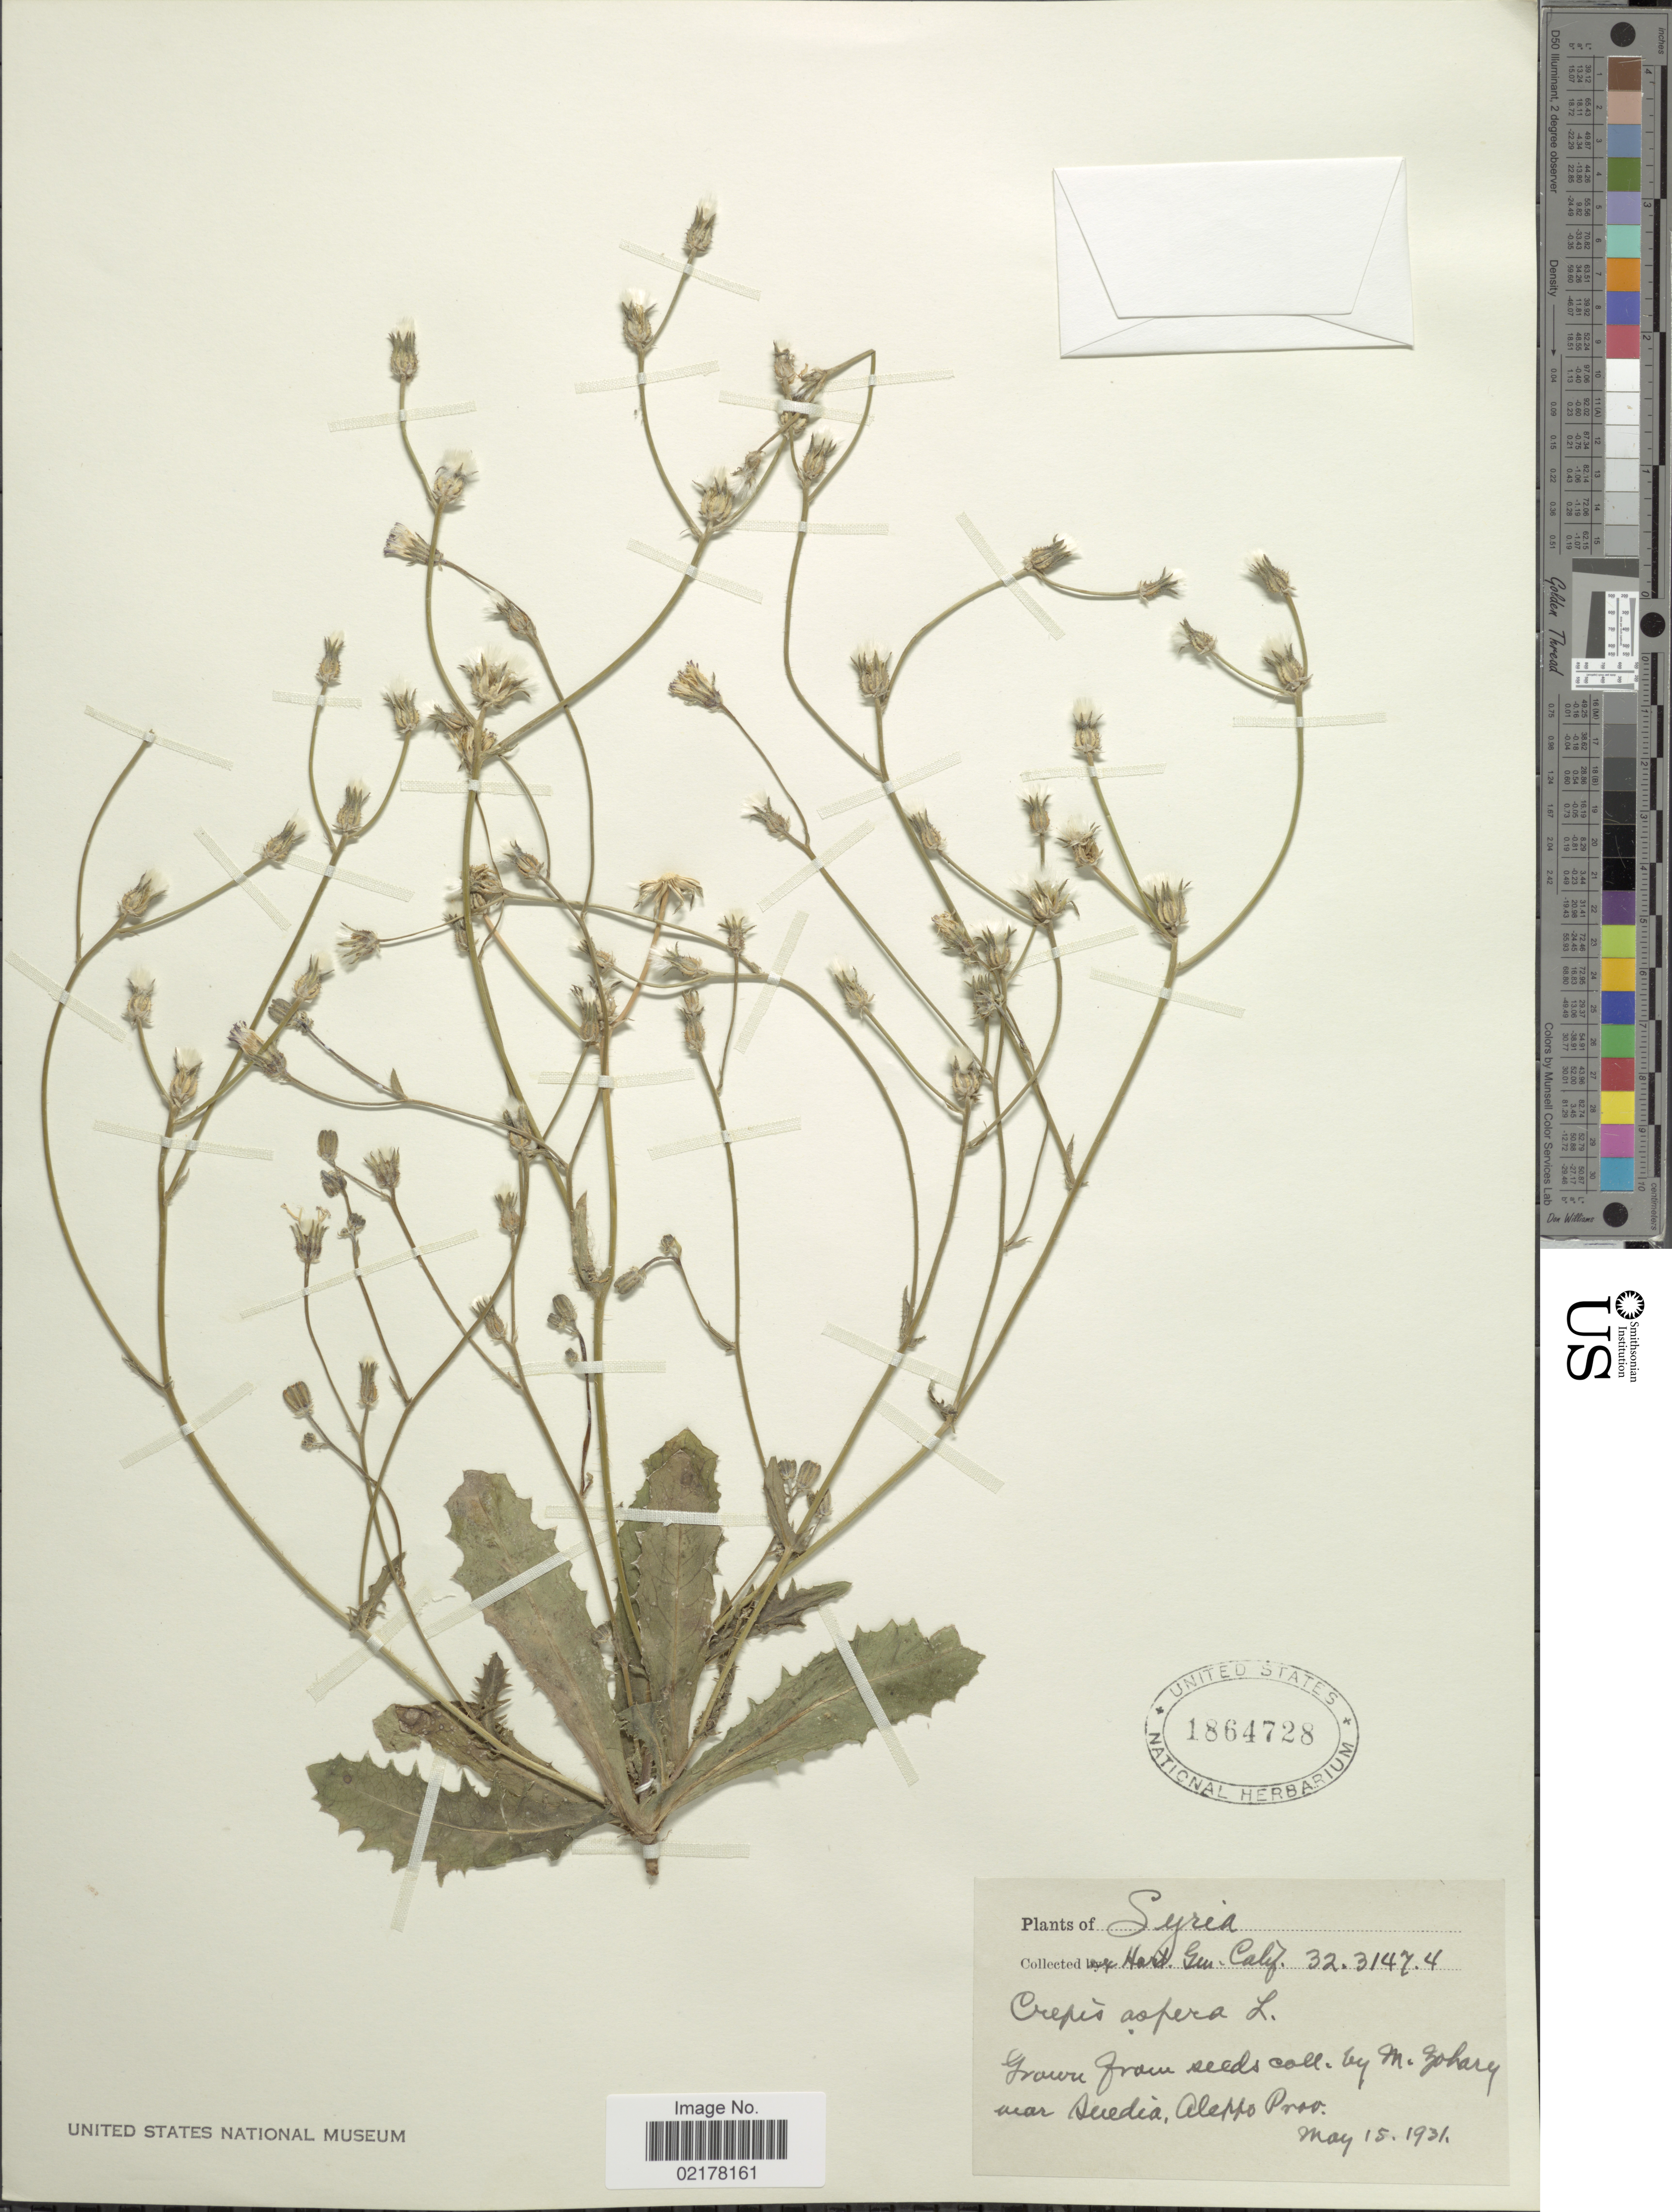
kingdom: Plantae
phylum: Tracheophyta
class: Magnoliopsida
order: Asterales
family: Asteraceae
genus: Crepis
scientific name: Crepis aspera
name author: L.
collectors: Hort. Gen. Calif.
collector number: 3231474?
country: Syria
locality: Syria [unsure placement]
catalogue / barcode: US 1864728